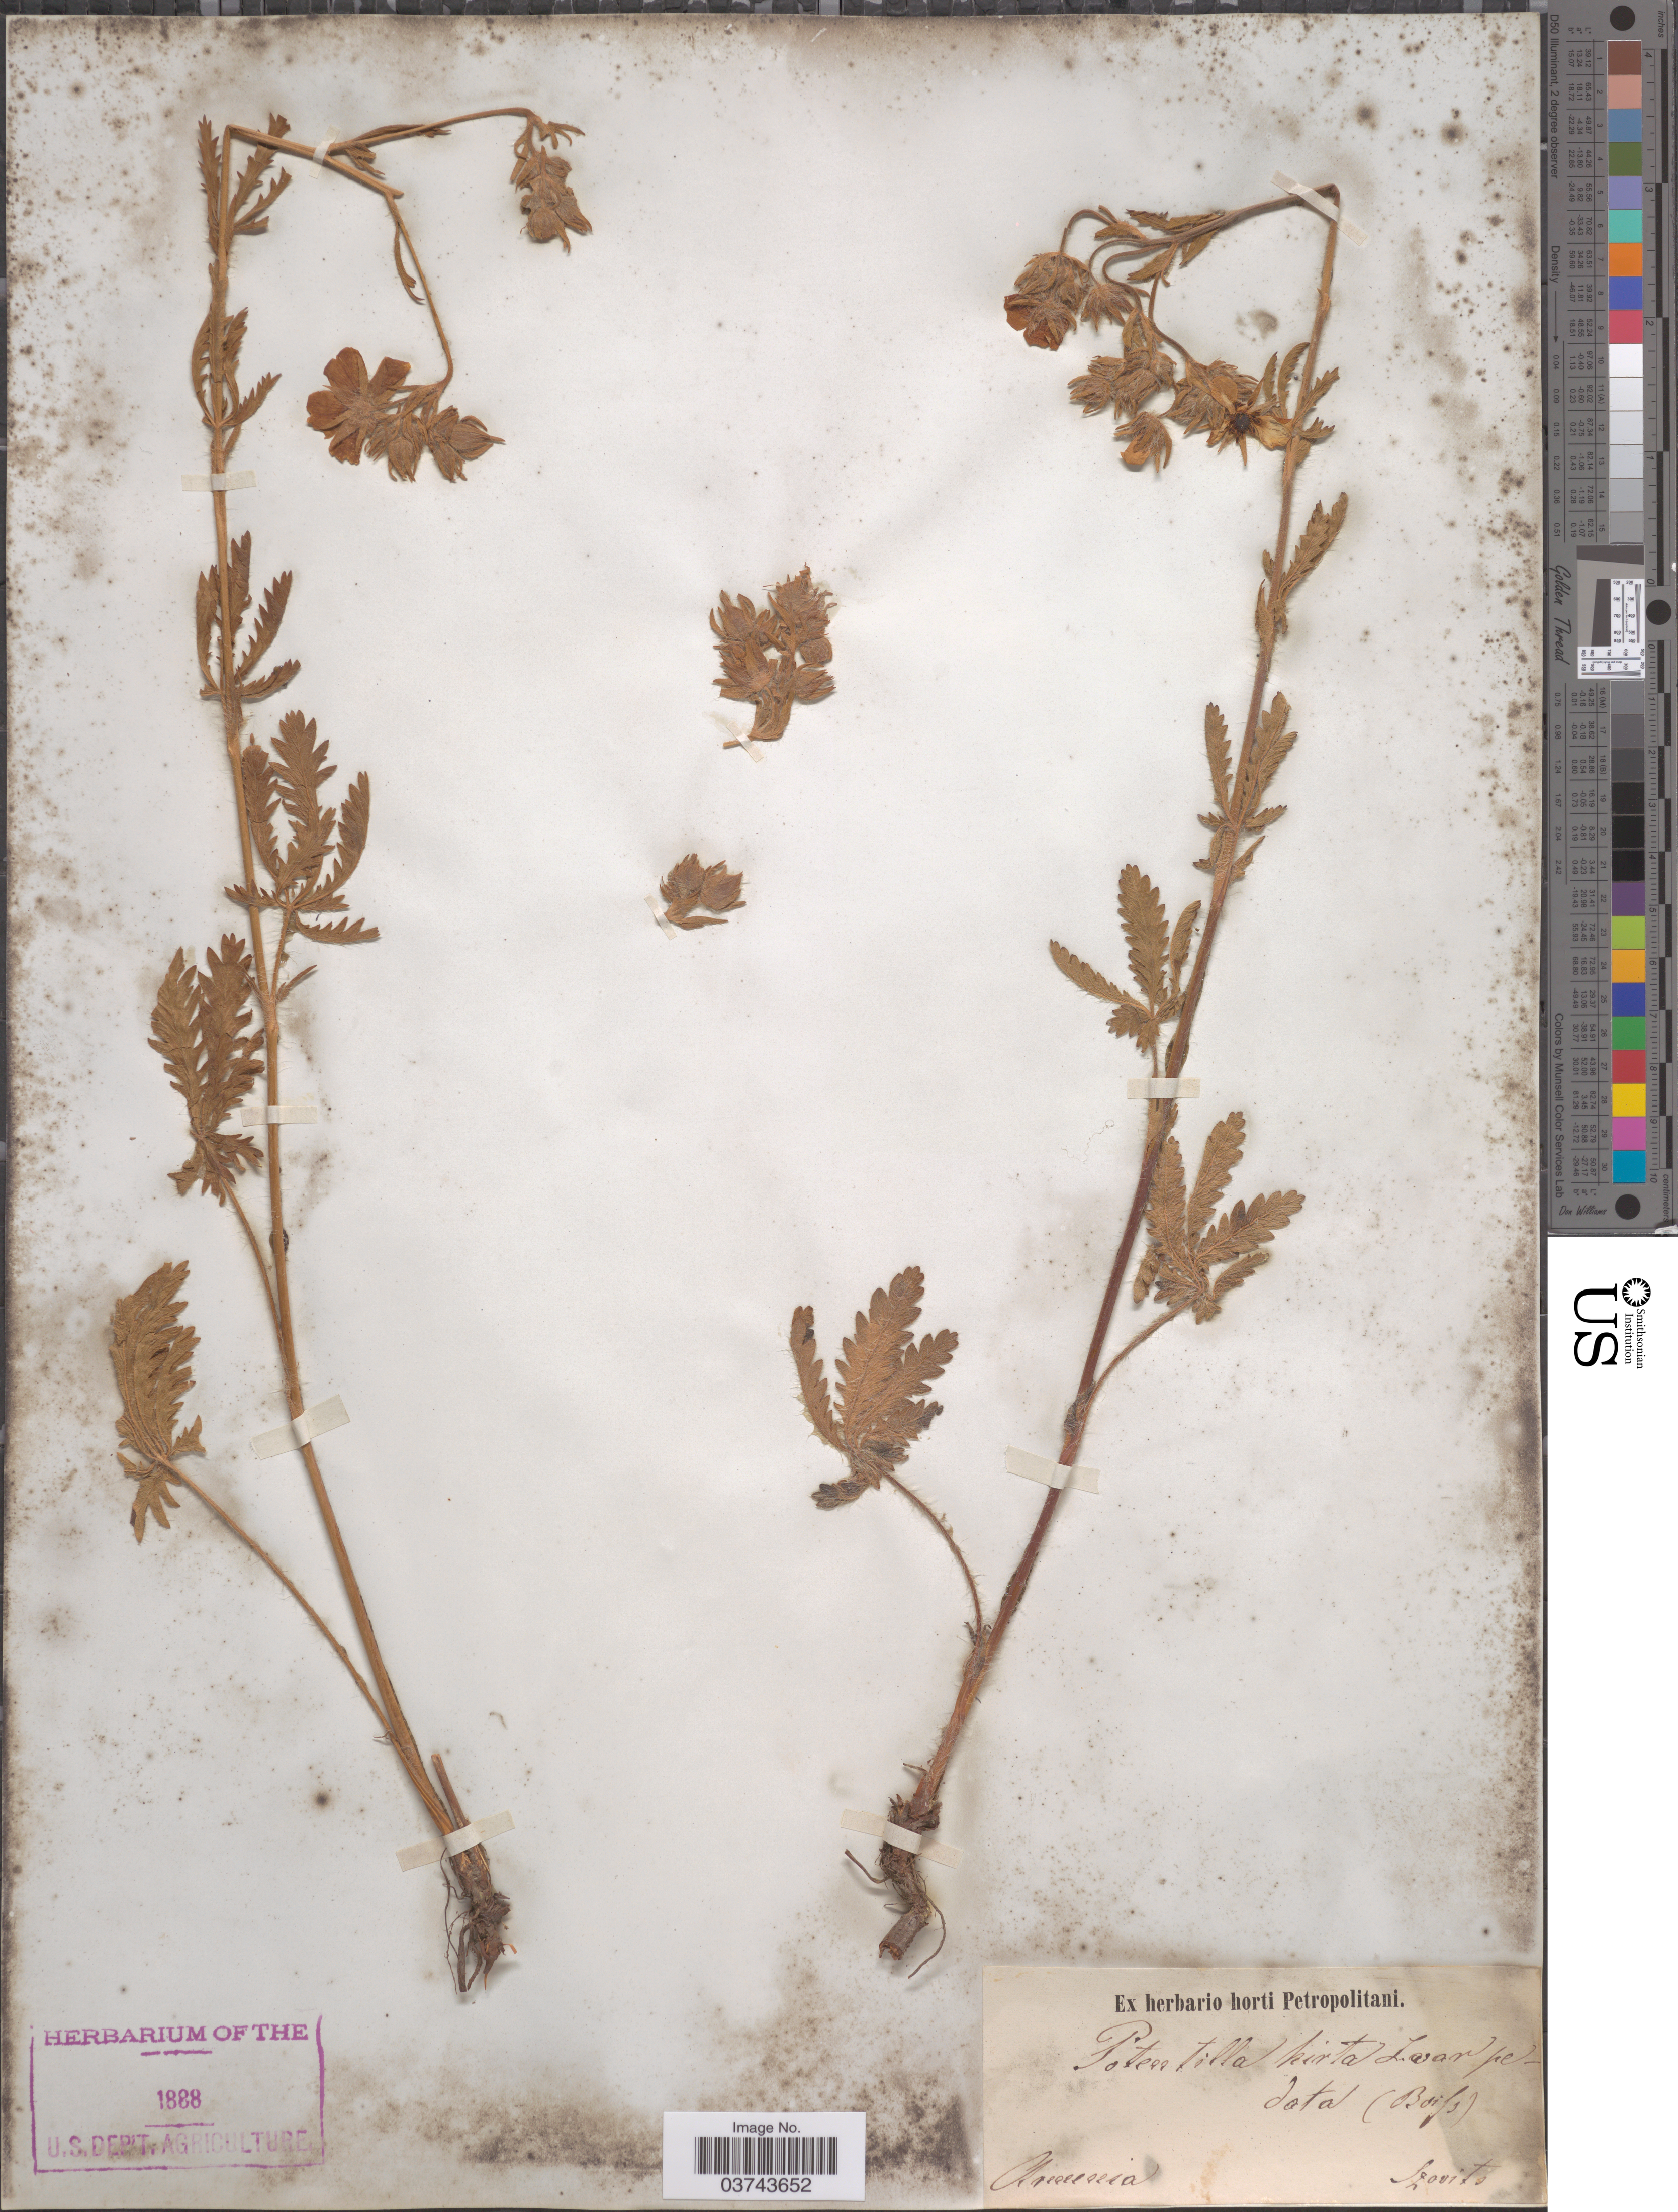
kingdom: Plantae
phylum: Tracheophyta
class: Magnoliopsida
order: Rosales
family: Rosaceae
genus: Potentilla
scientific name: Potentilla hirta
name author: L.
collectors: Szovits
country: Armenia